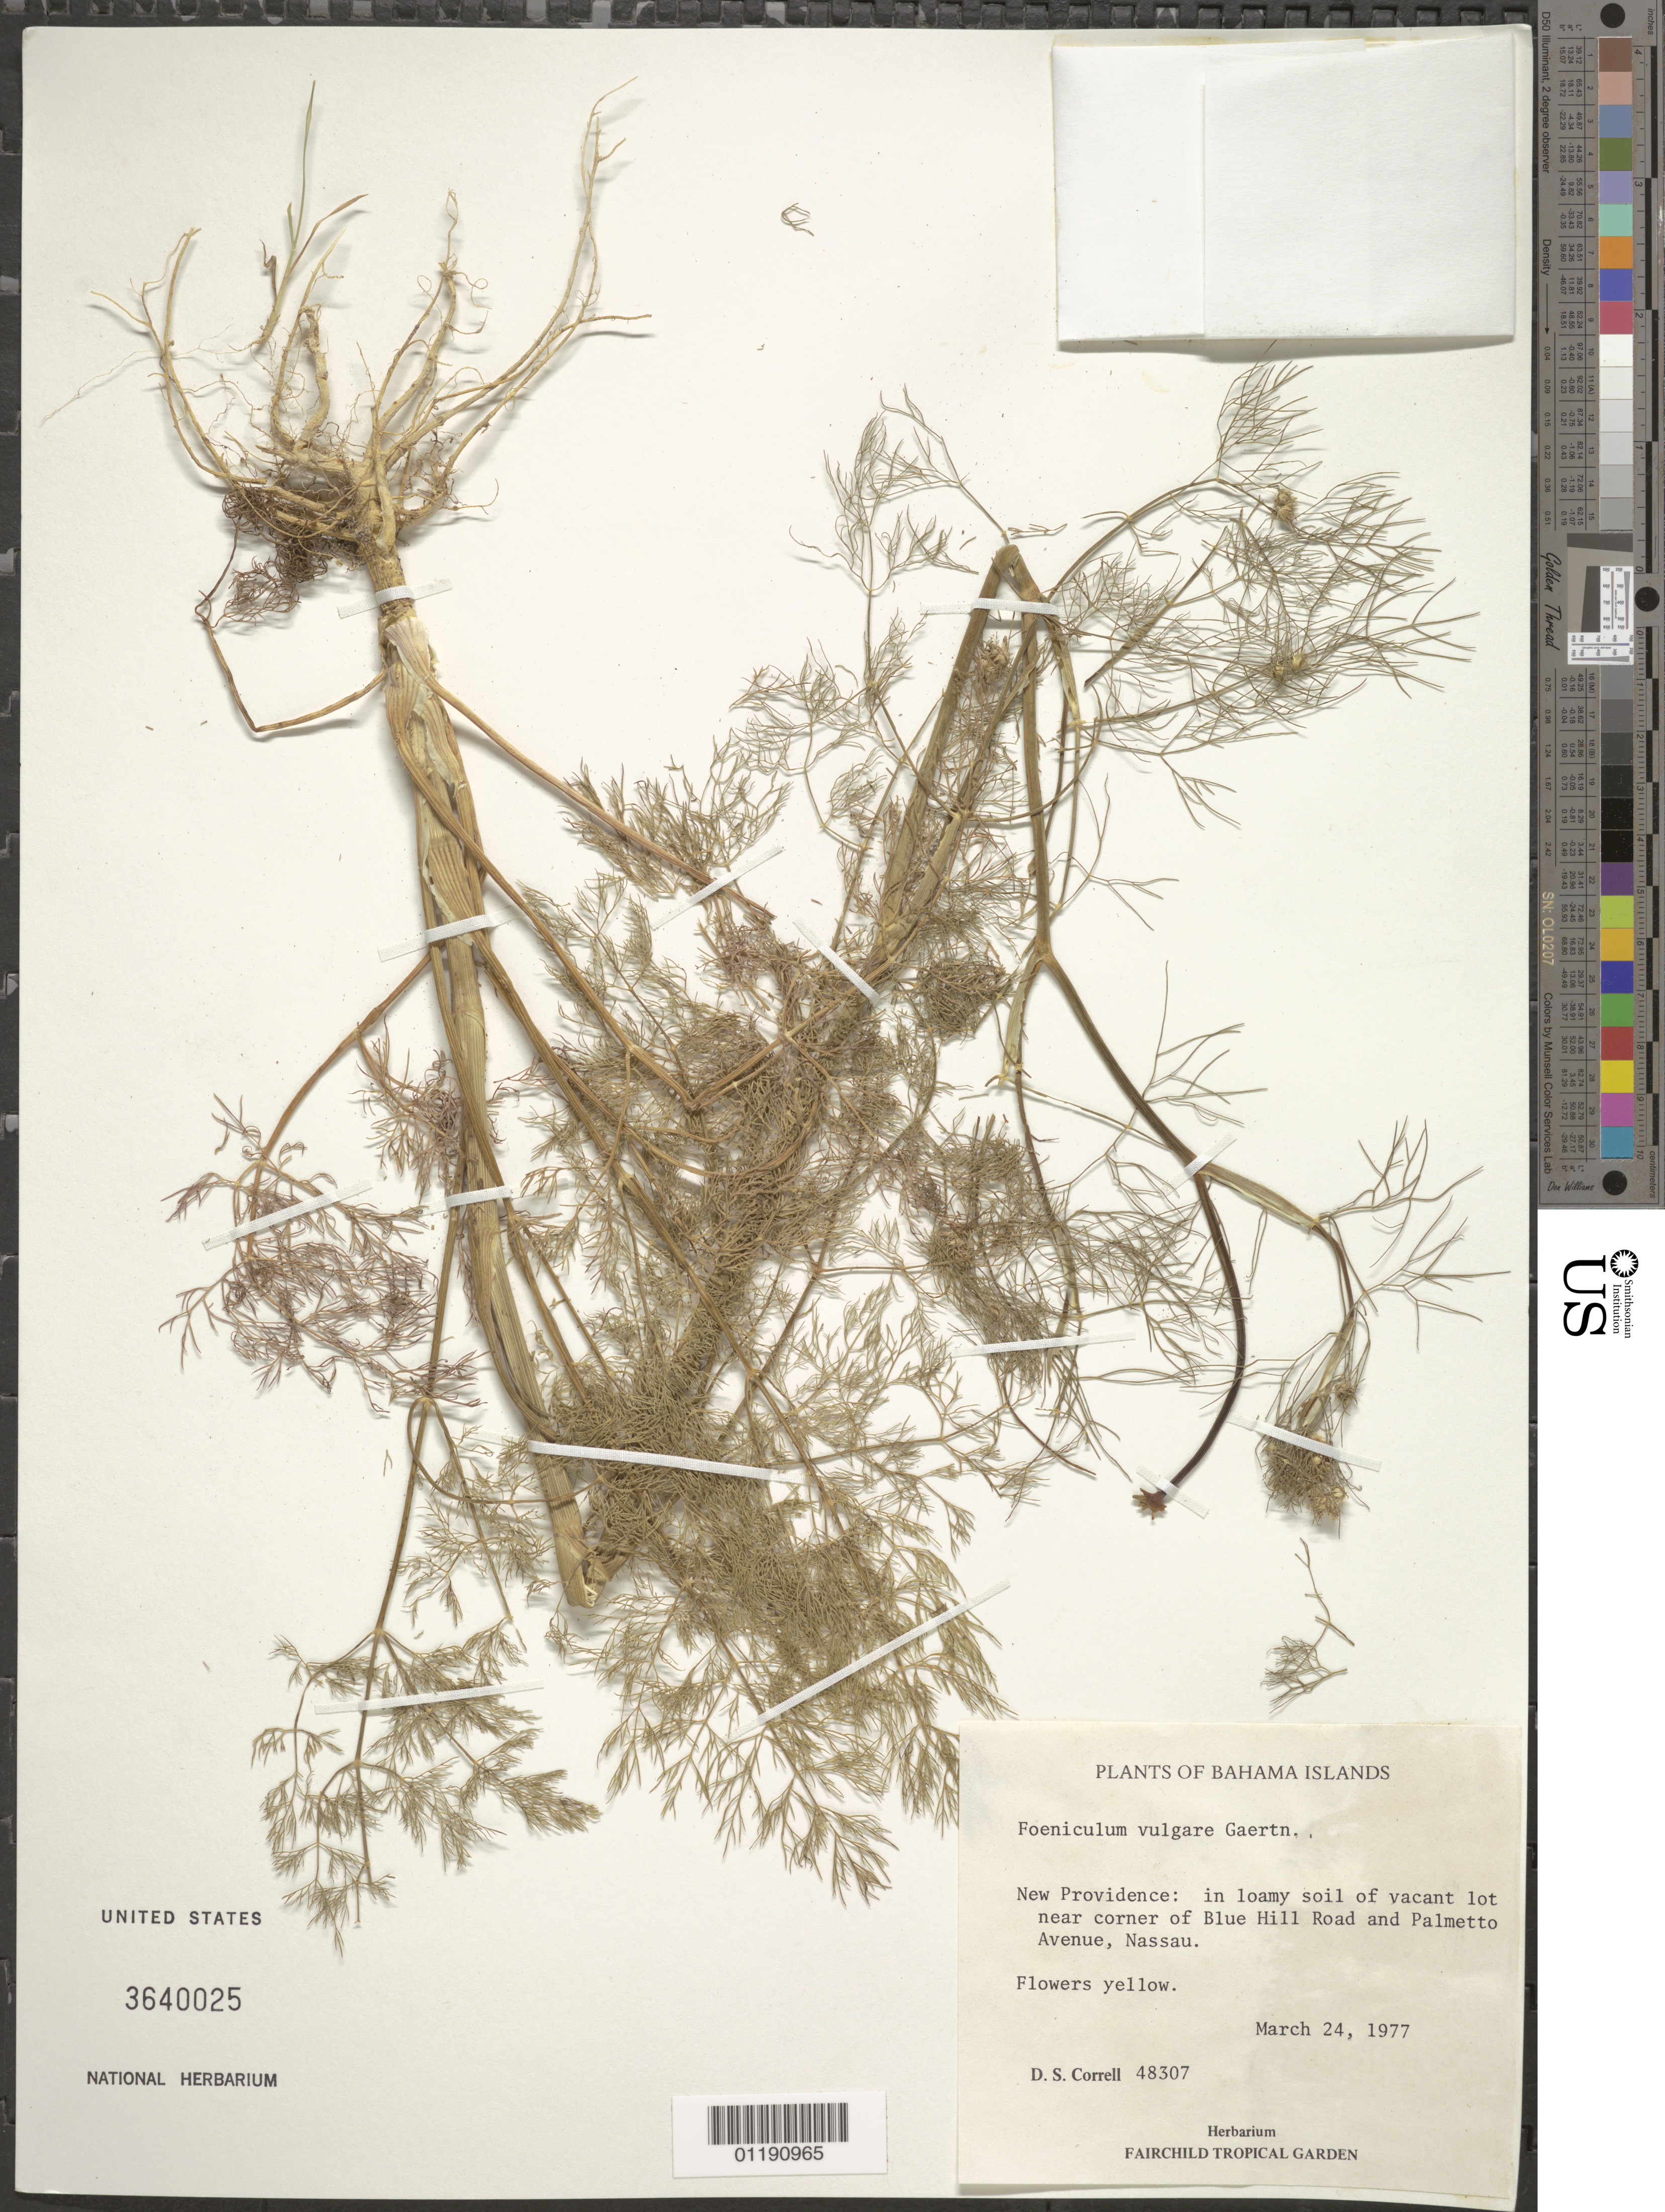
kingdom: Plantae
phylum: Tracheophyta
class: Magnoliopsida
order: Apiales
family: Apiaceae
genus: Foeniculum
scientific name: Foeniculum vulgare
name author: Mill.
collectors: D. S. Correll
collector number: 48307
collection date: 1977-03-24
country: Bahamas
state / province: New Providence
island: New Providence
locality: New Providence: in vacant lot near corner of Blue Hill Road and Palmetto Avenue, Nassau.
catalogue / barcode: US 3640025